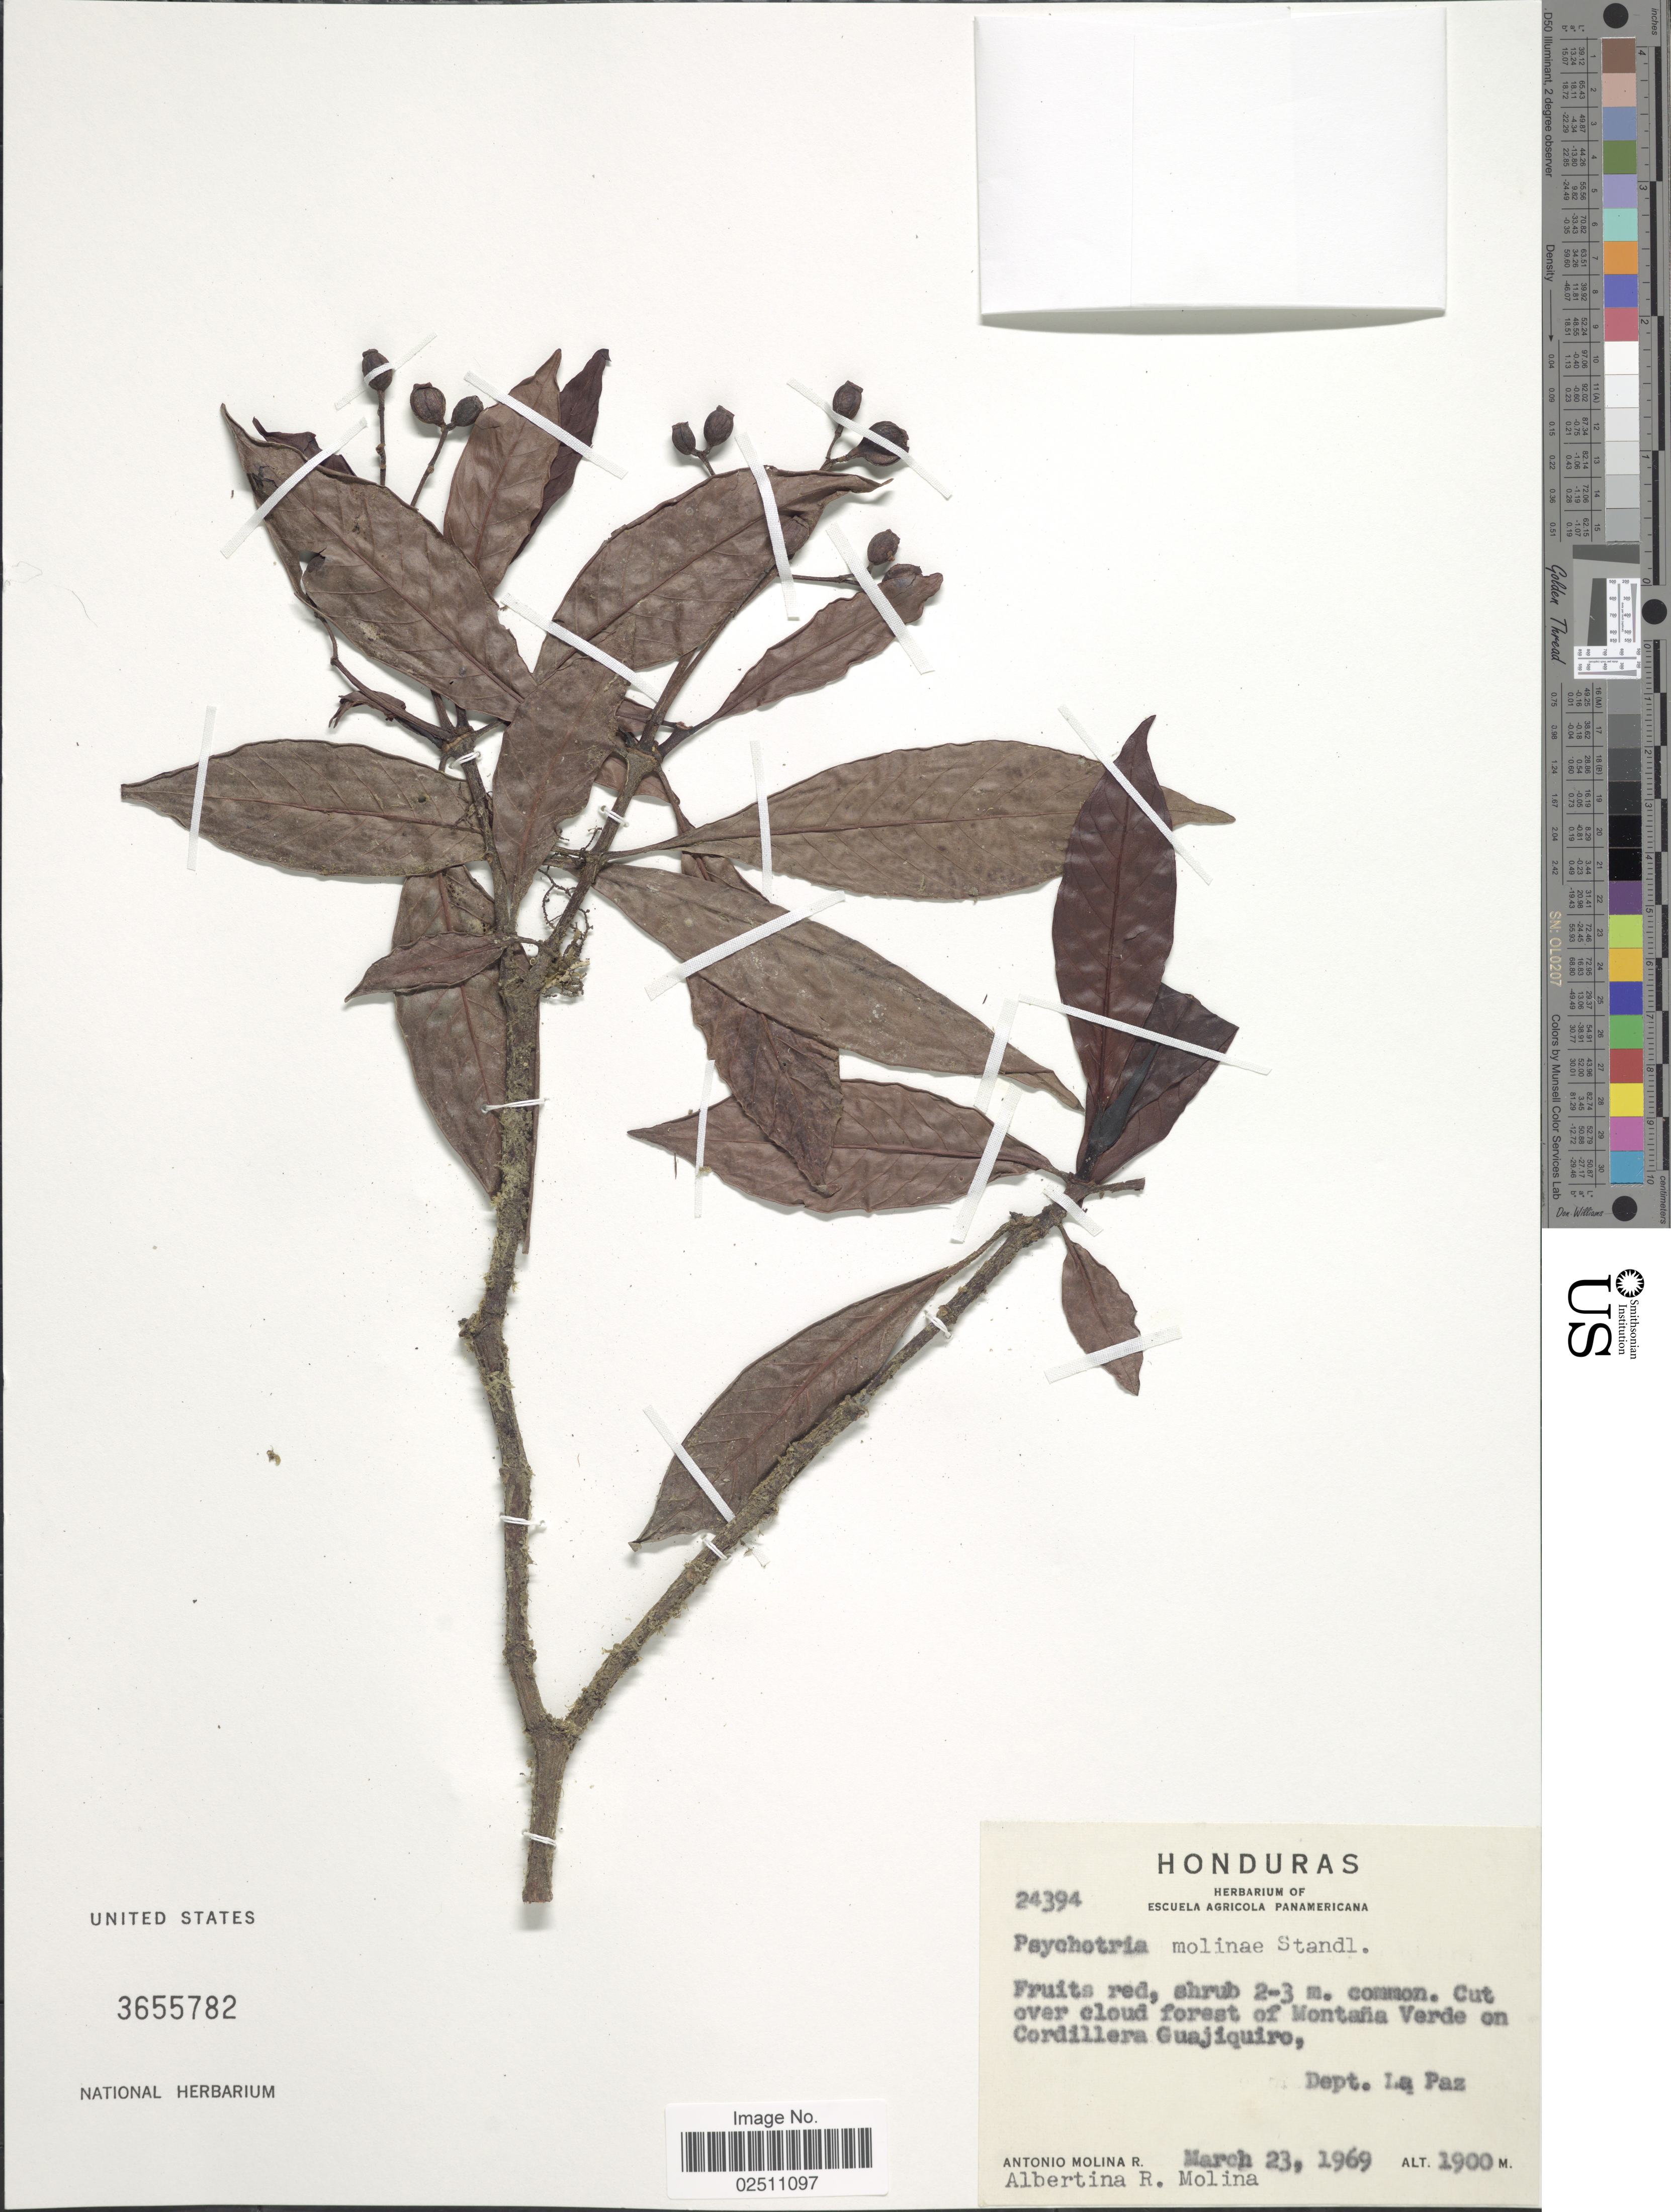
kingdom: Plantae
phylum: Tracheophyta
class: Magnoliopsida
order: Gentianales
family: Rubiaceae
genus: Psychotria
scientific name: Psychotria molinae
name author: Standl.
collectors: A. Molina R. & A. R. Molina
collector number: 24394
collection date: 1969-03-23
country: Honduras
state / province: La Paz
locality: Cut over cloud forest of Montana Verde on Cordillera Guajiquiro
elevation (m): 1900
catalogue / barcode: US 3655782